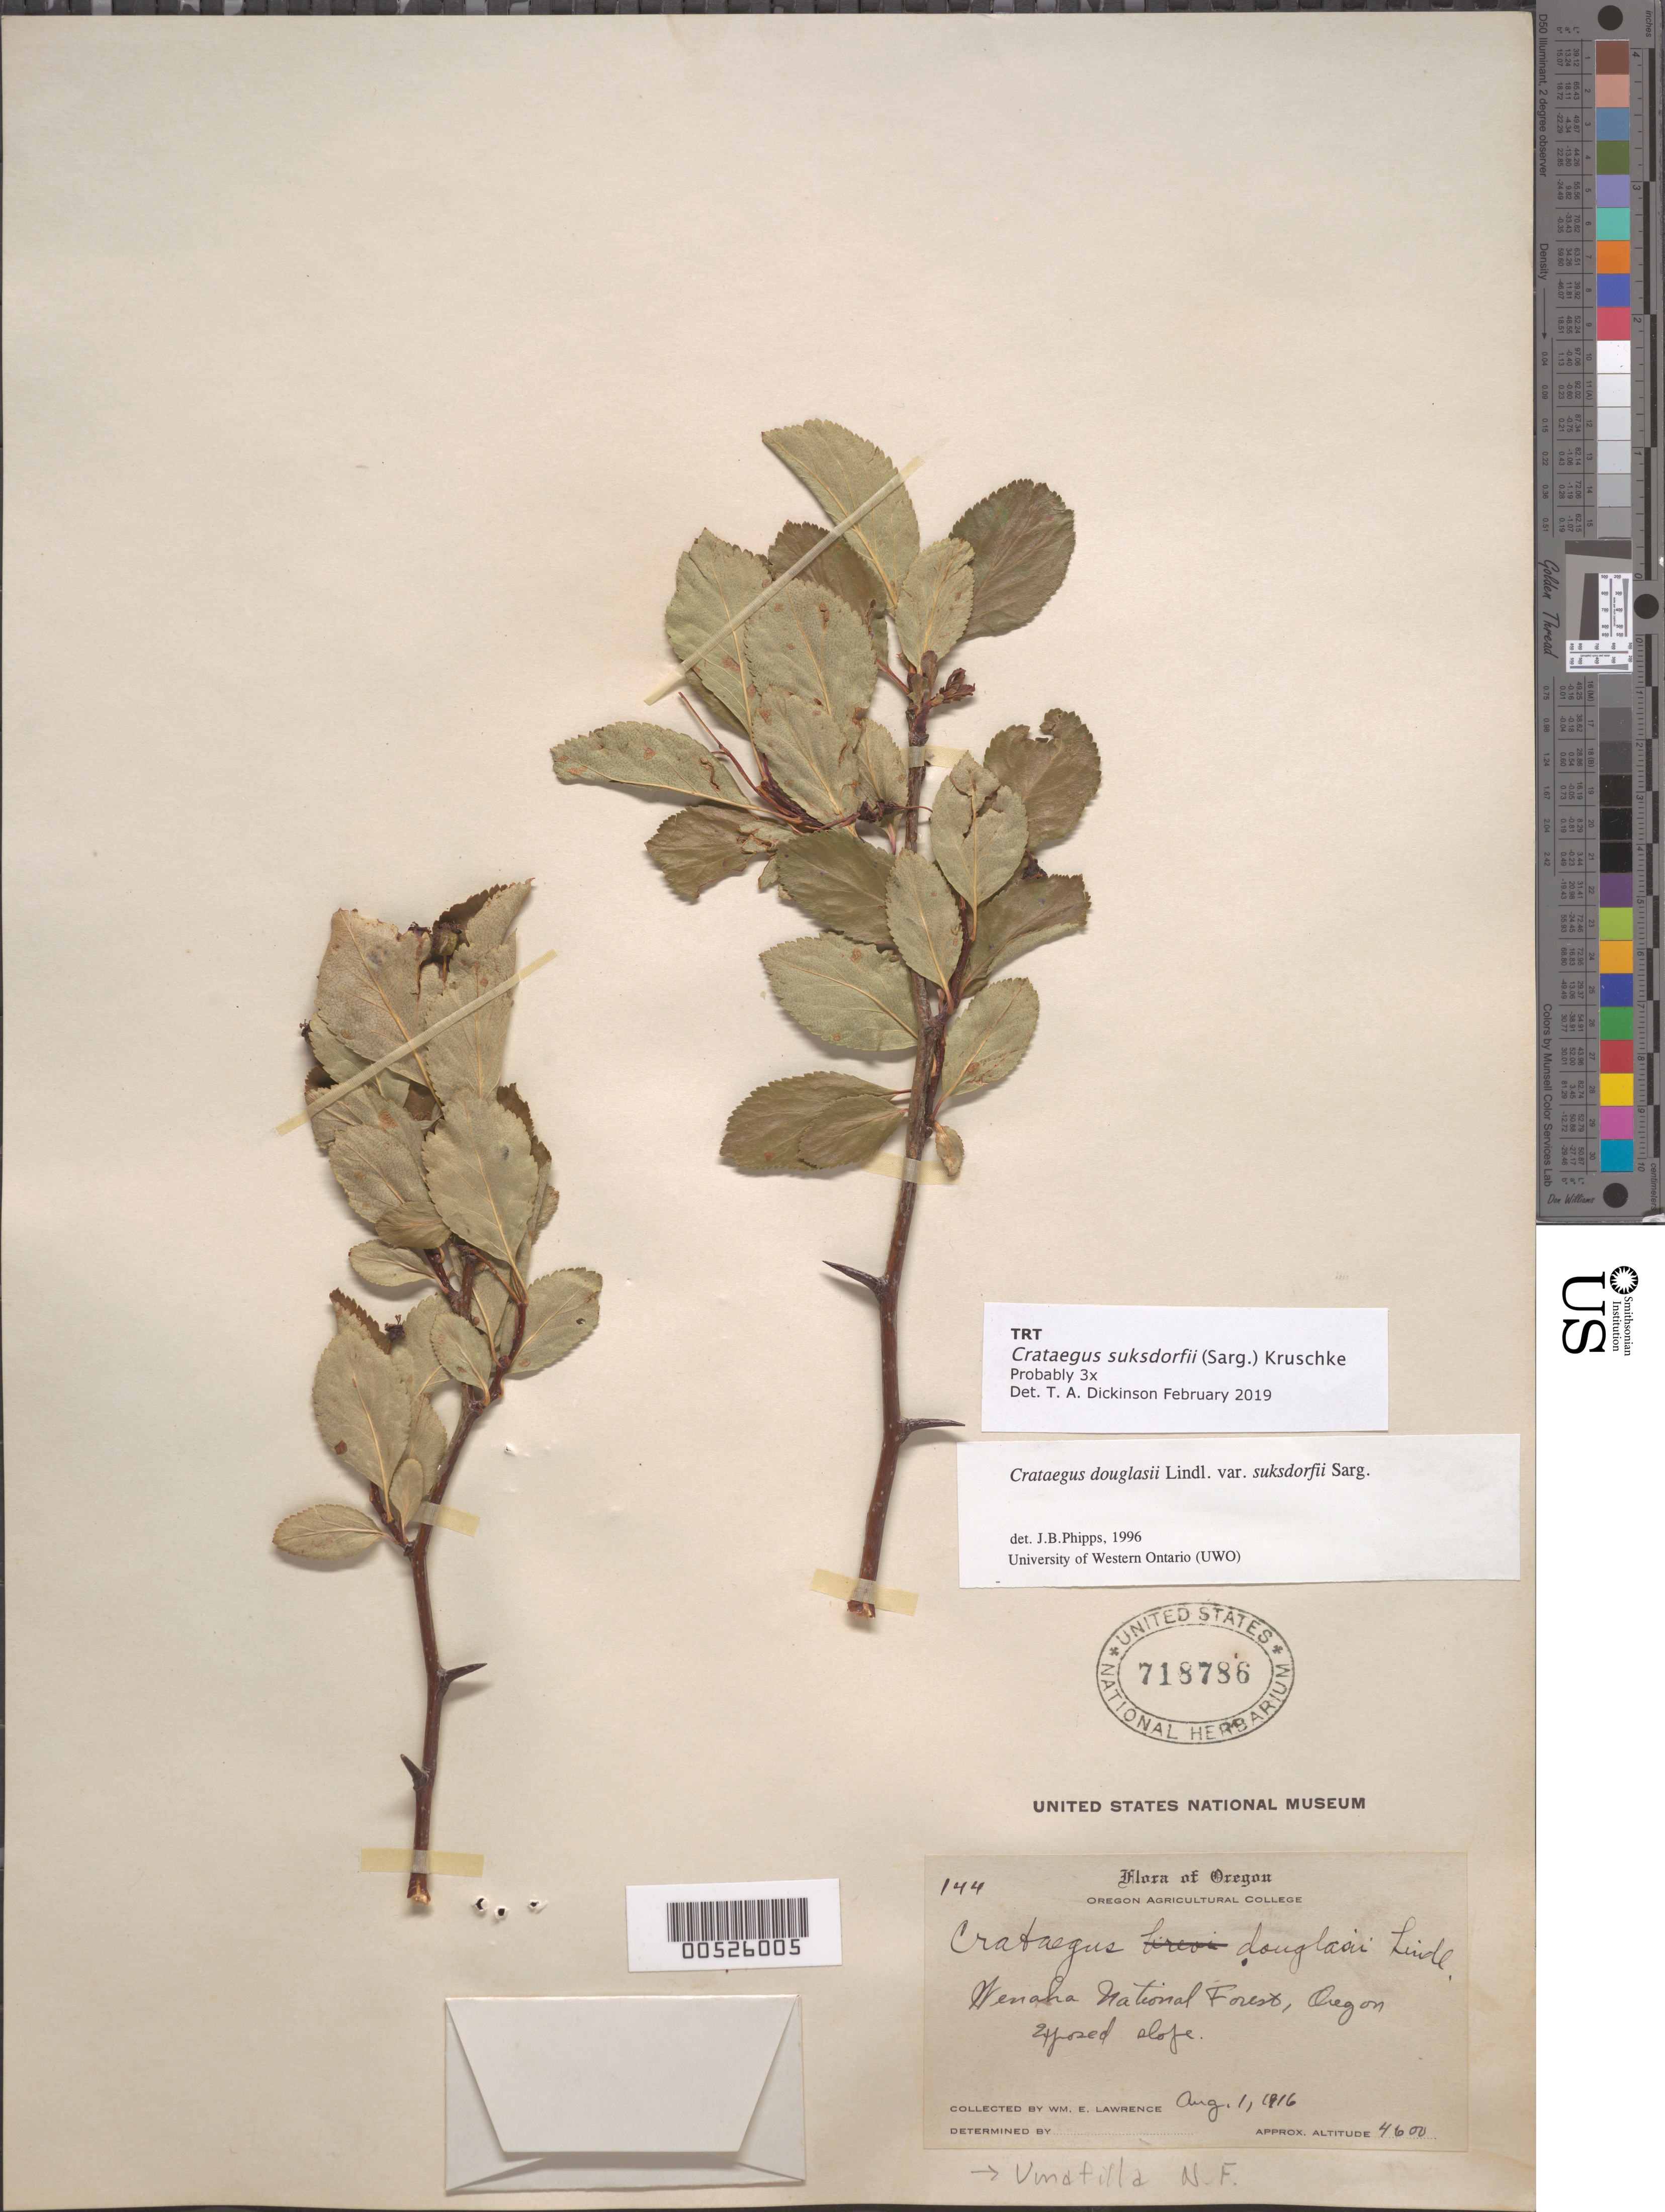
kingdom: Plantae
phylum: Tracheophyta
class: Magnoliopsida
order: Rosales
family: Rosaceae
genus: Crataegus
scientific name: Crataegus suksdorfii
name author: (Sarg.) Kruschke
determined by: Dickinson, Timothy A., Assistant Curator (TRT), University of Toronto (CANADA)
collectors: W. Lawrence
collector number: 144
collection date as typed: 01 Aug 1916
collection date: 1916-08-01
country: United States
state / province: Oregon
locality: Wenaka Nat'l Forest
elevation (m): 1402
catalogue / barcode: US 718786